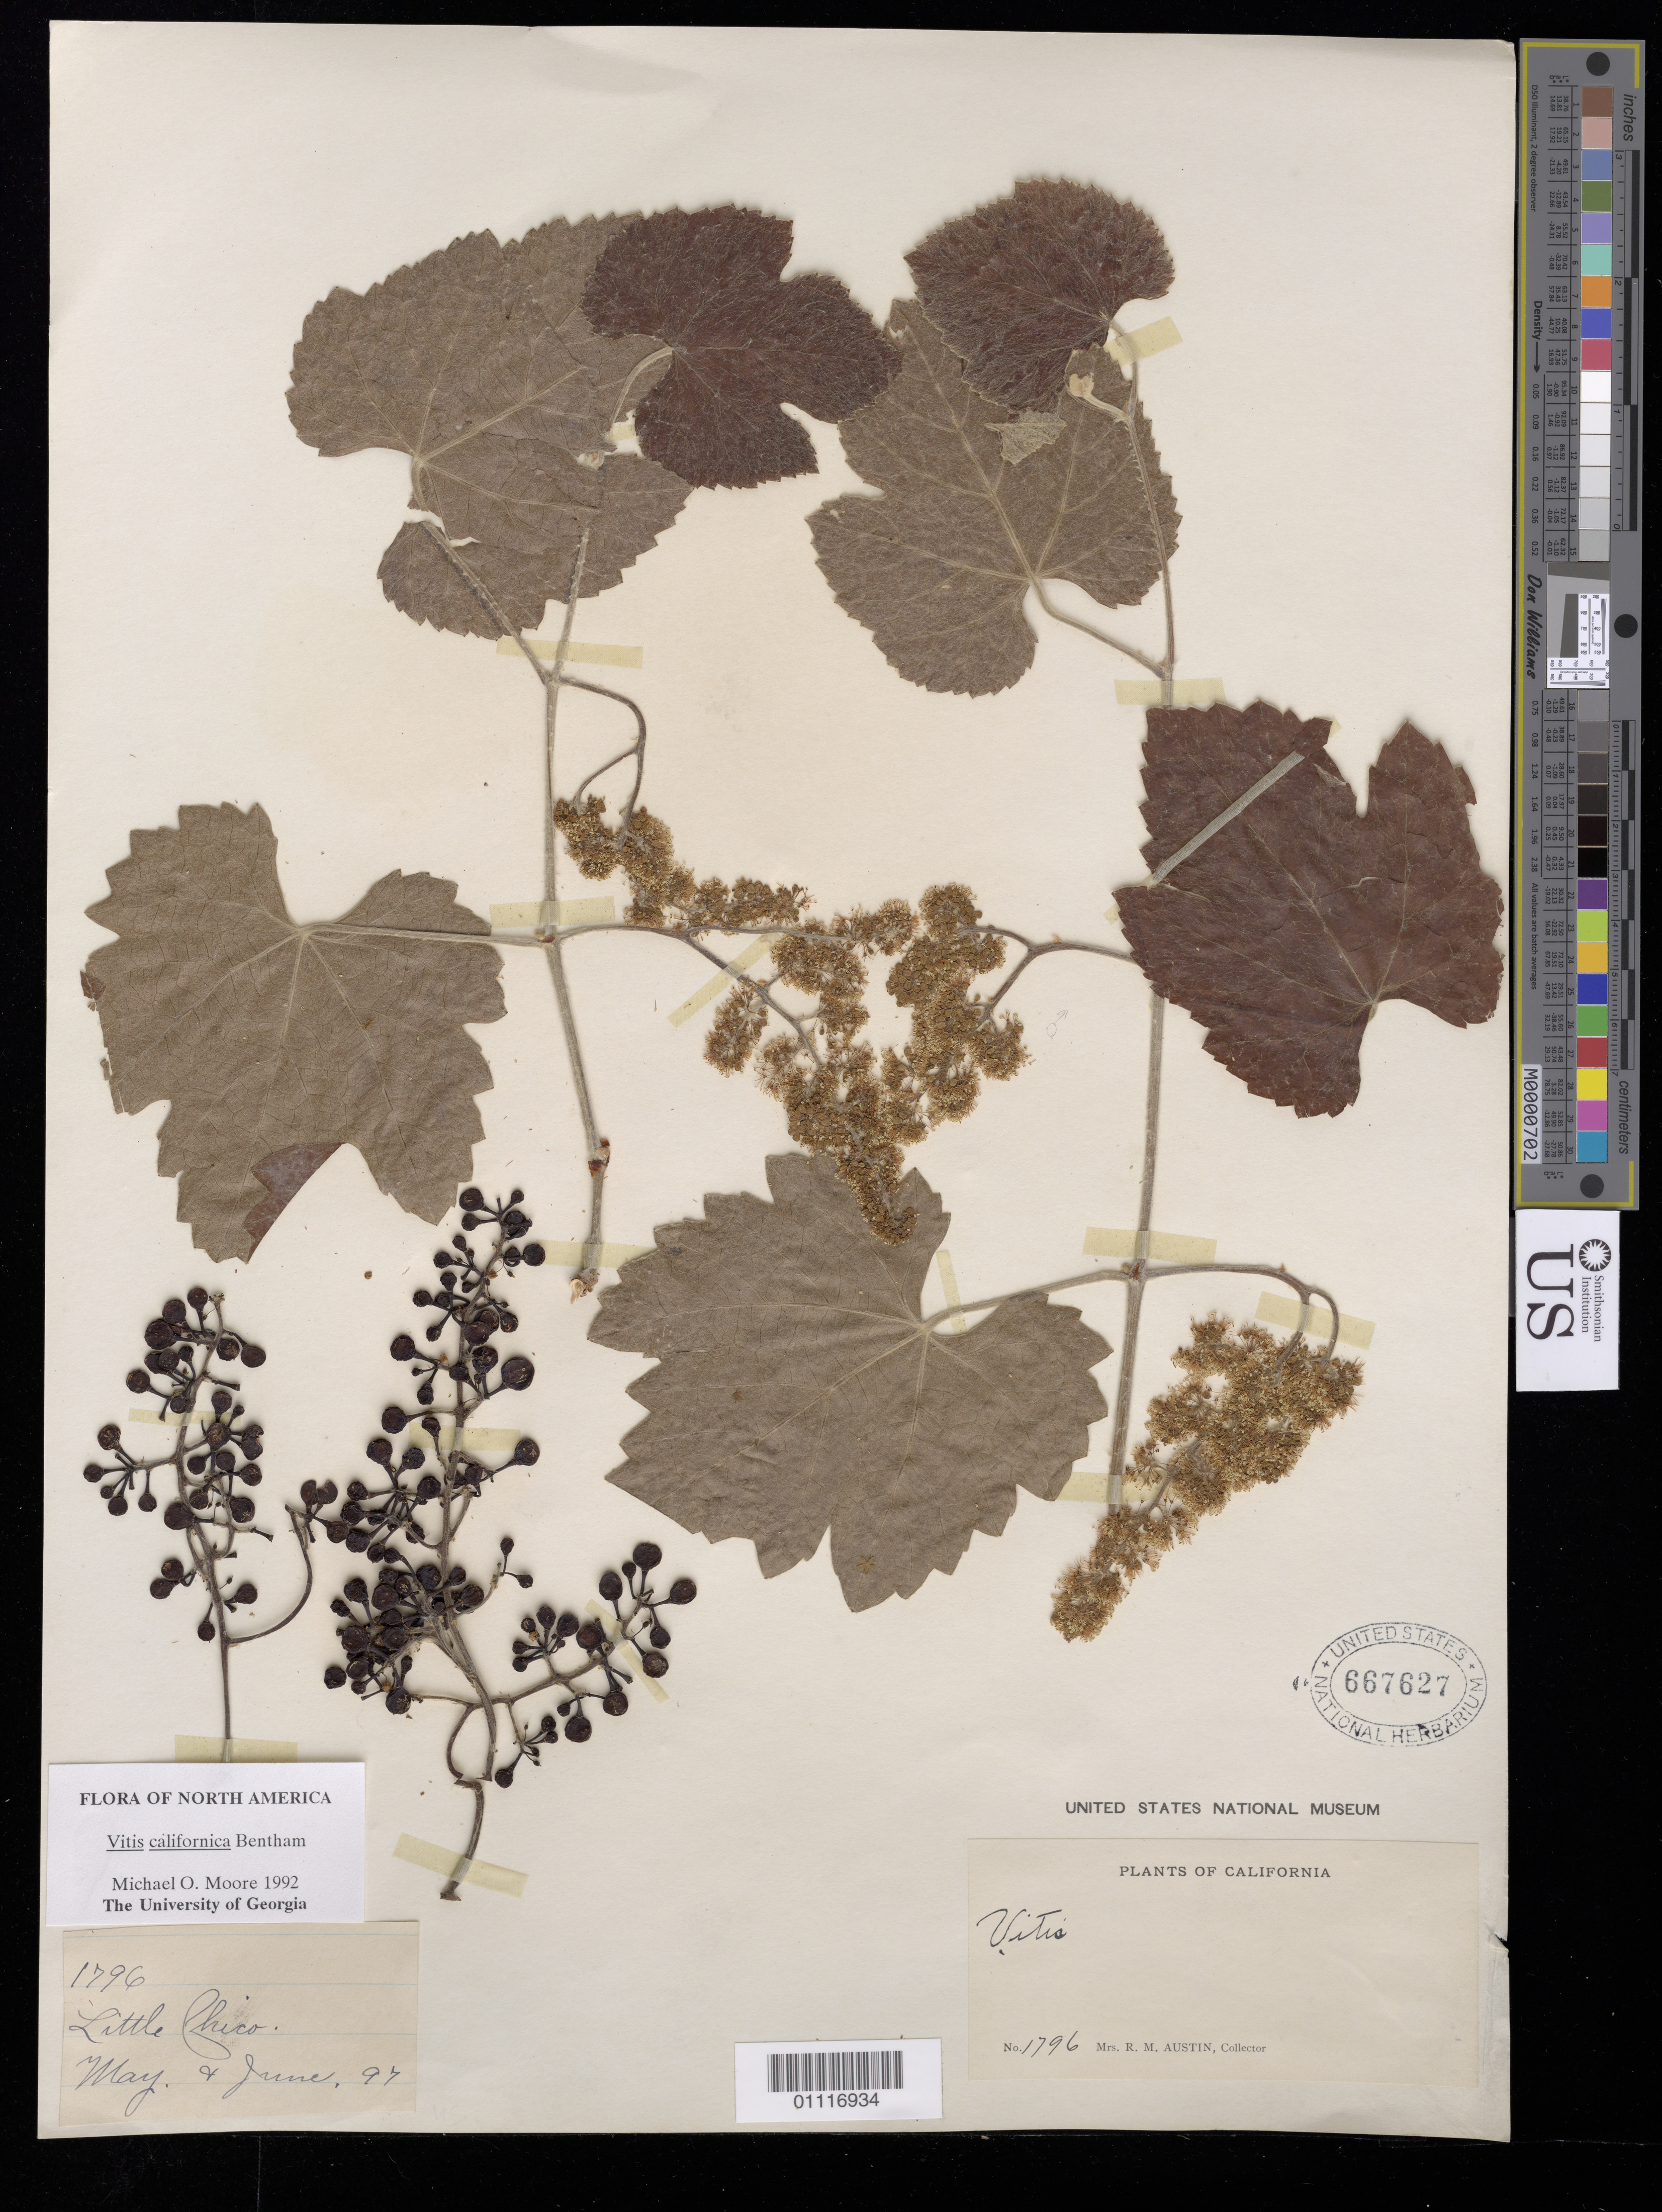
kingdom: Plantae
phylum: Tracheophyta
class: Magnoliopsida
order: Vitales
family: Vitaceae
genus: Vitis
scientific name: Vitis californica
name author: Benth.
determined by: Moore, M. O.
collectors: R. Austin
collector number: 1796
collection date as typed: May, & June, 97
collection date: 1897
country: United States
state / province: California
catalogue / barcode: US 667627